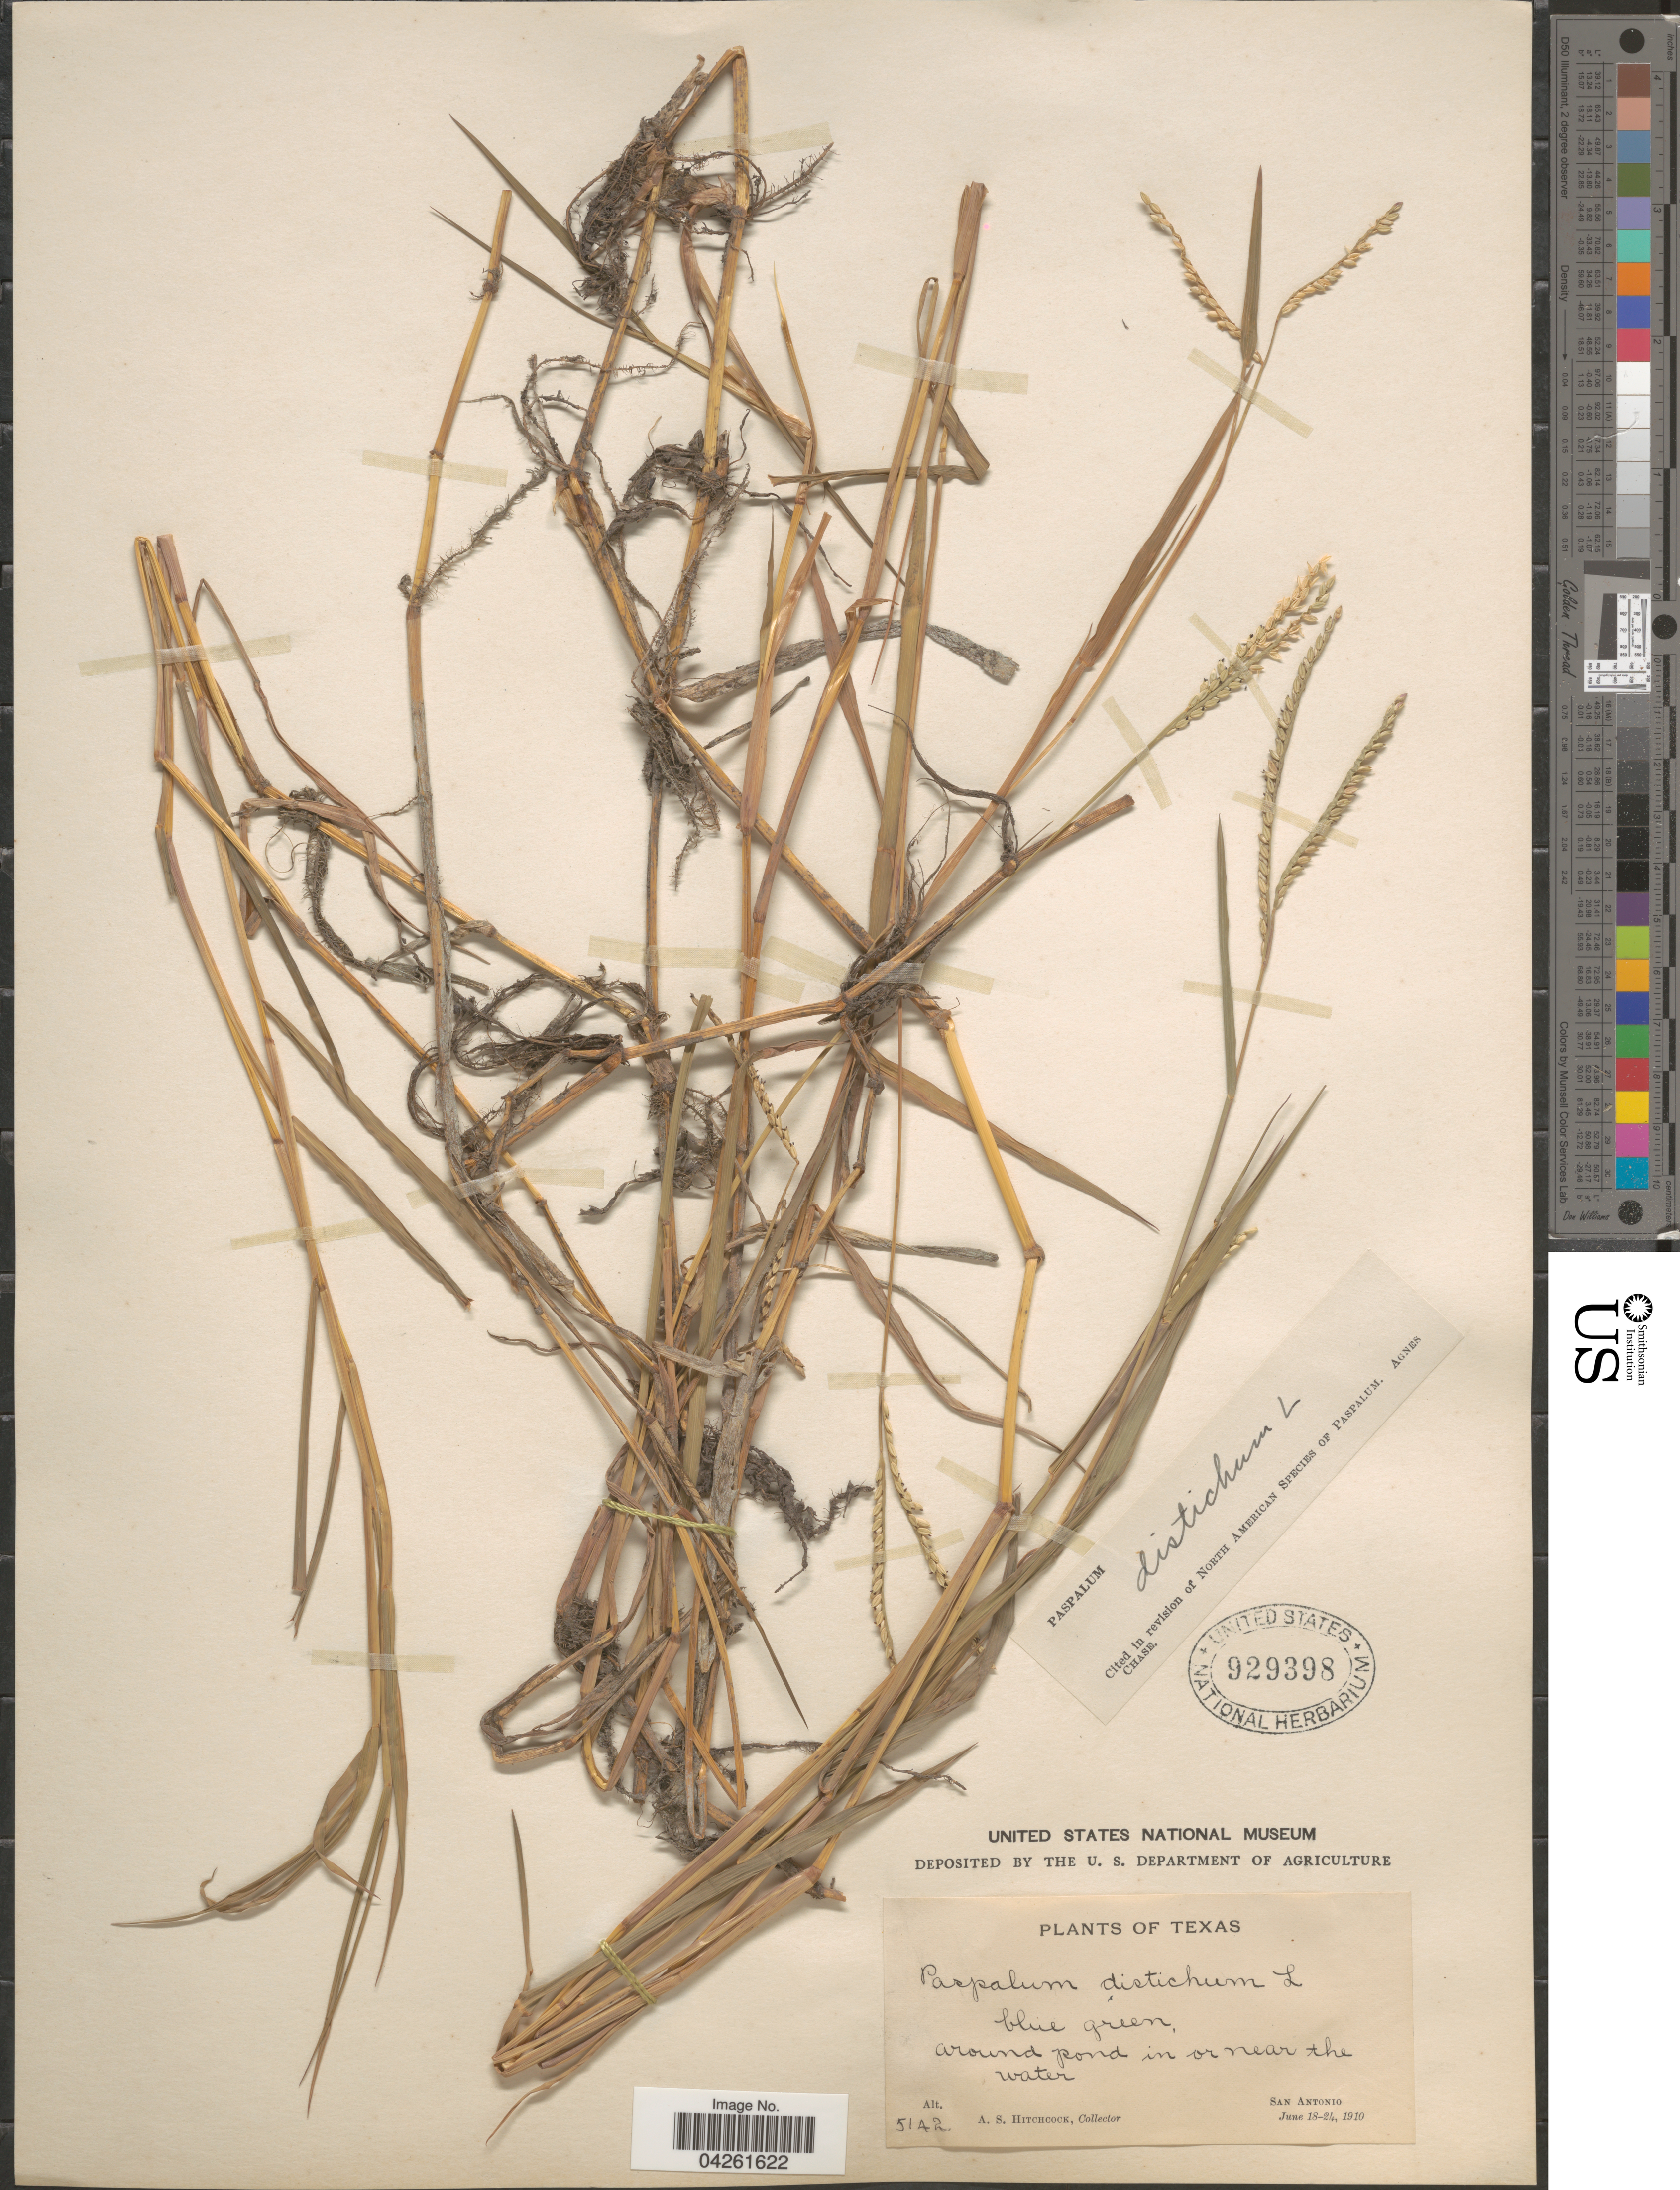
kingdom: Plantae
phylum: Tracheophyta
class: Liliopsida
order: Poales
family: Poaceae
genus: Paspalum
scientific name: Paspalum distichum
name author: L.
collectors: A. S. Hitchcock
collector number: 5142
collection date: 1910-06-18/1910-06-24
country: United States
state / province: Texas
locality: Blue green, around pond in or near the water. San Antonio.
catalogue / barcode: US 929398